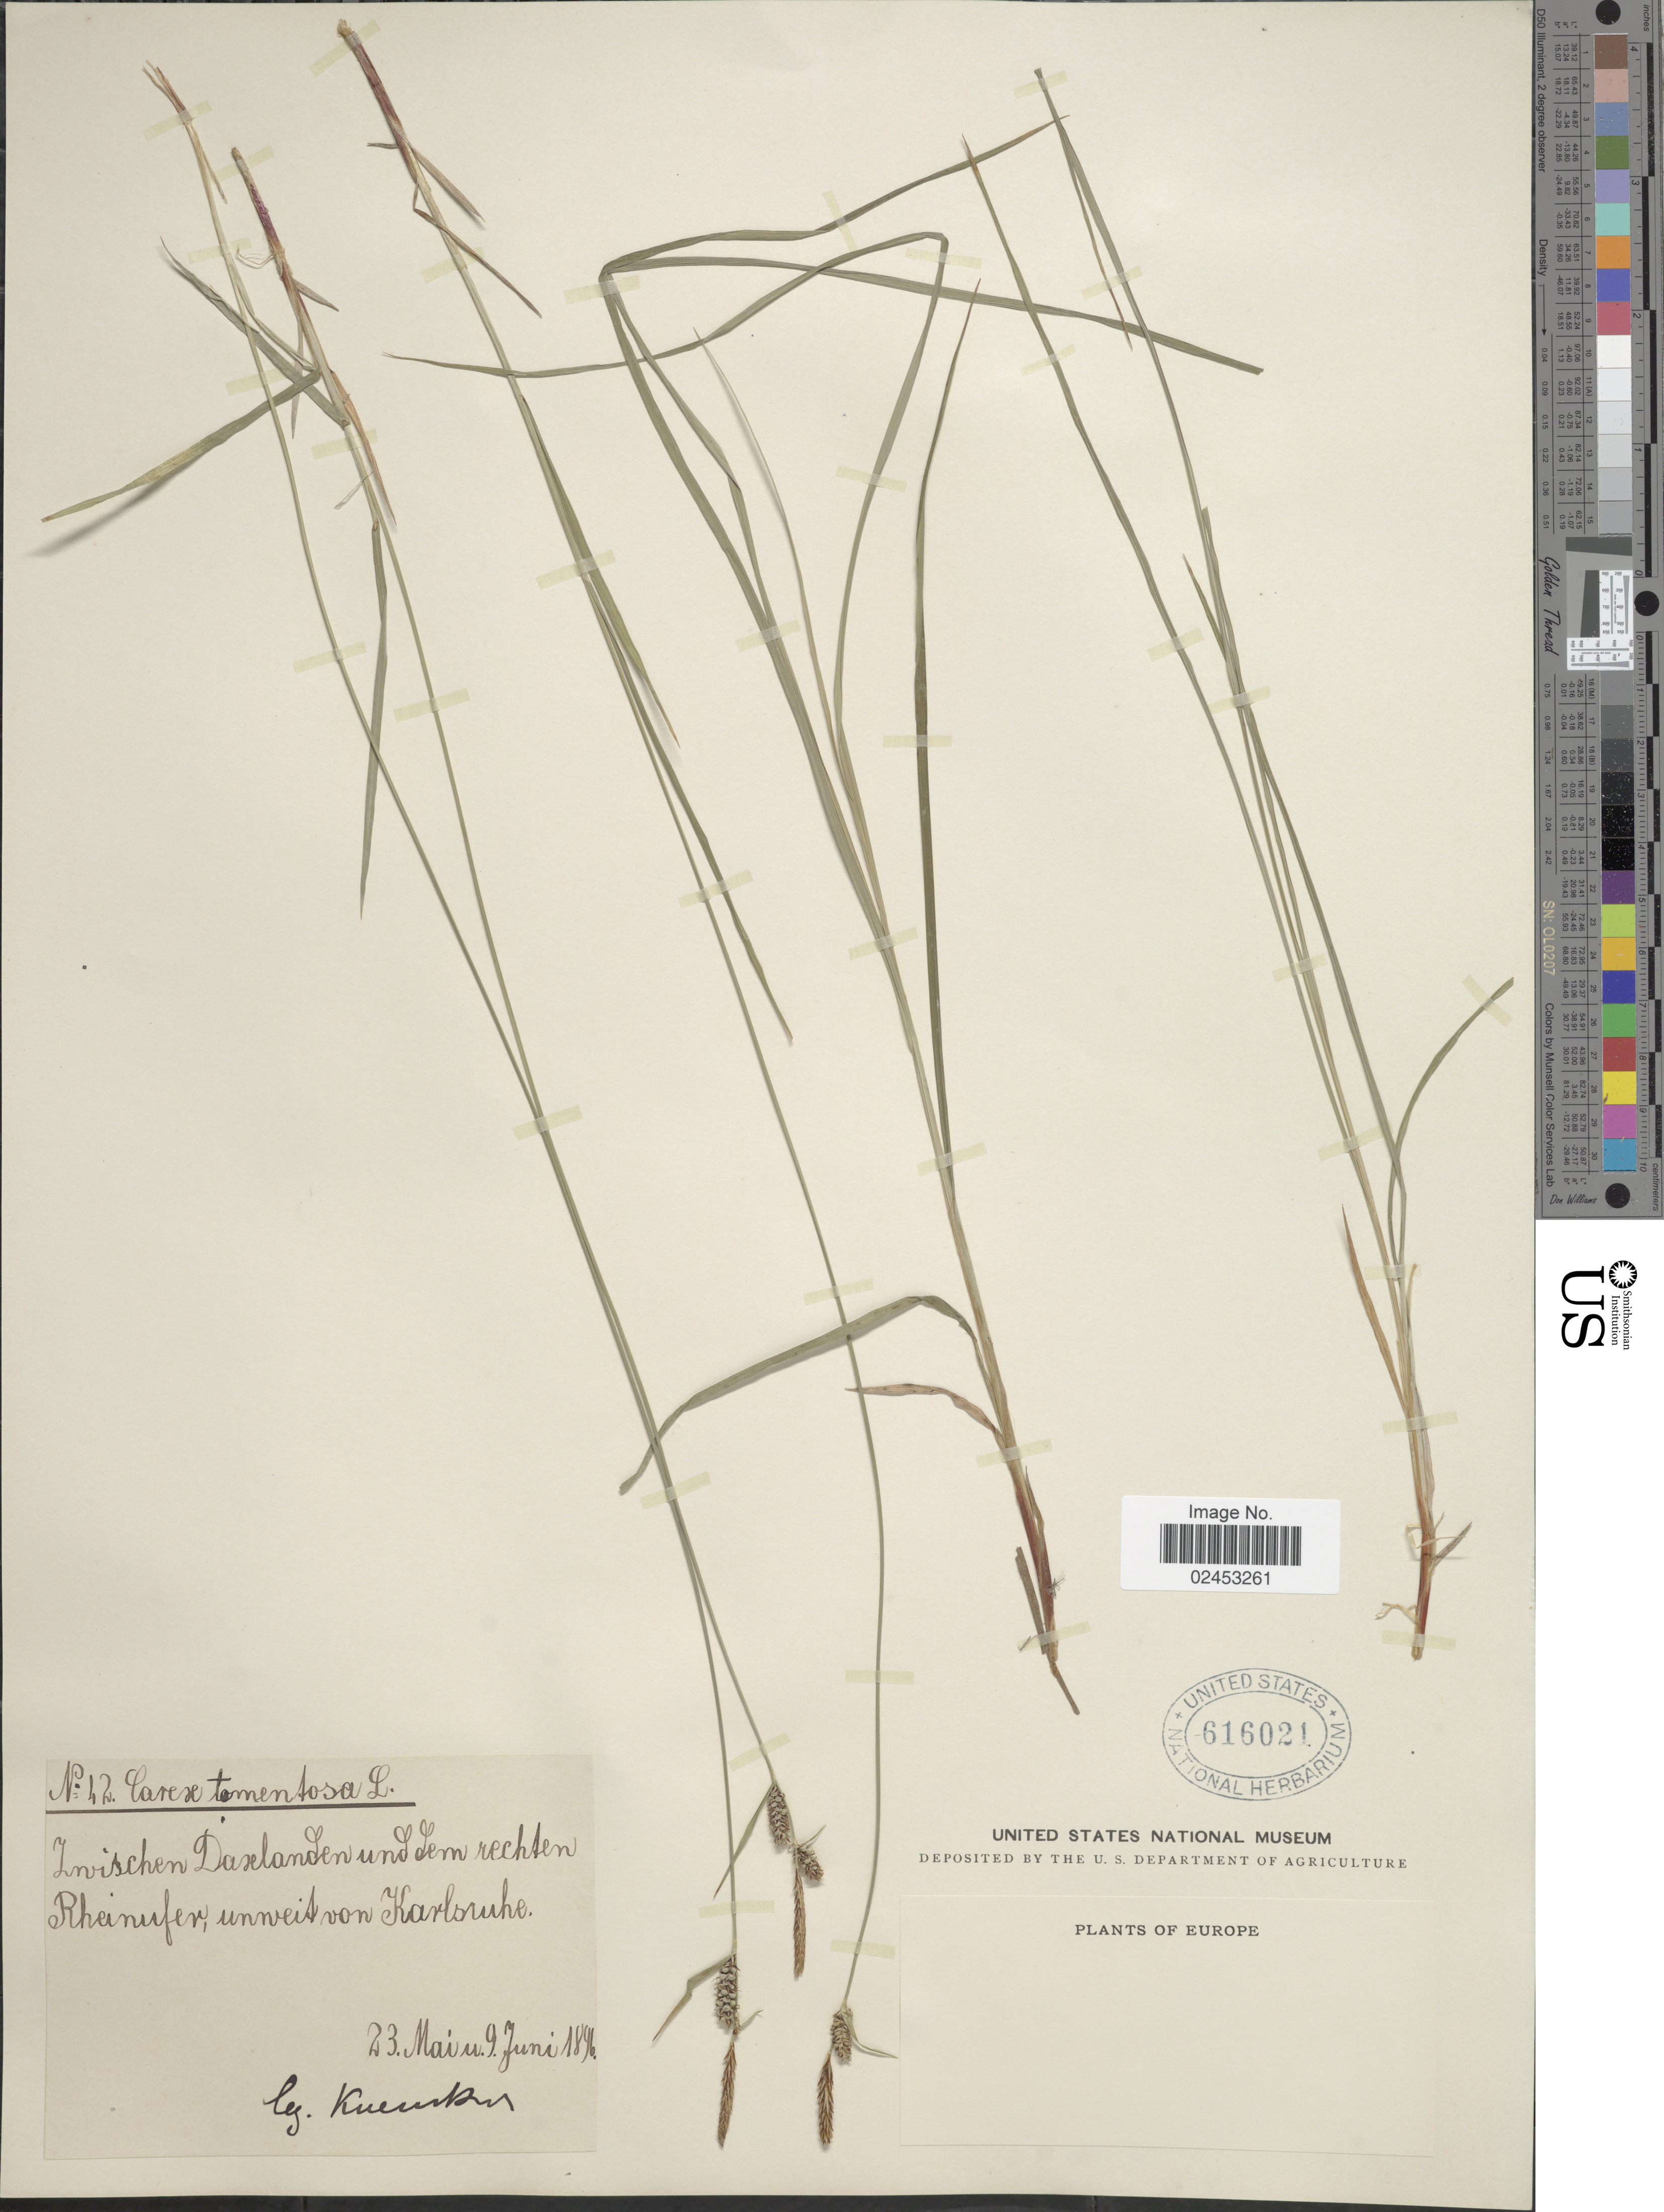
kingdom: Plantae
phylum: Tracheophyta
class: Liliopsida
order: Poales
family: Cyperaceae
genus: Carex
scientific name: Carex tomentosa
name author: L.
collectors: Kneucker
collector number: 42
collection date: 1896-05-23/1896-06-09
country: Germany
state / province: Baden-Württemberg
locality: Zwischen Daselanden und dem rechten Rheinufer, unweit von Karlsruhe.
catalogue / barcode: US 616021